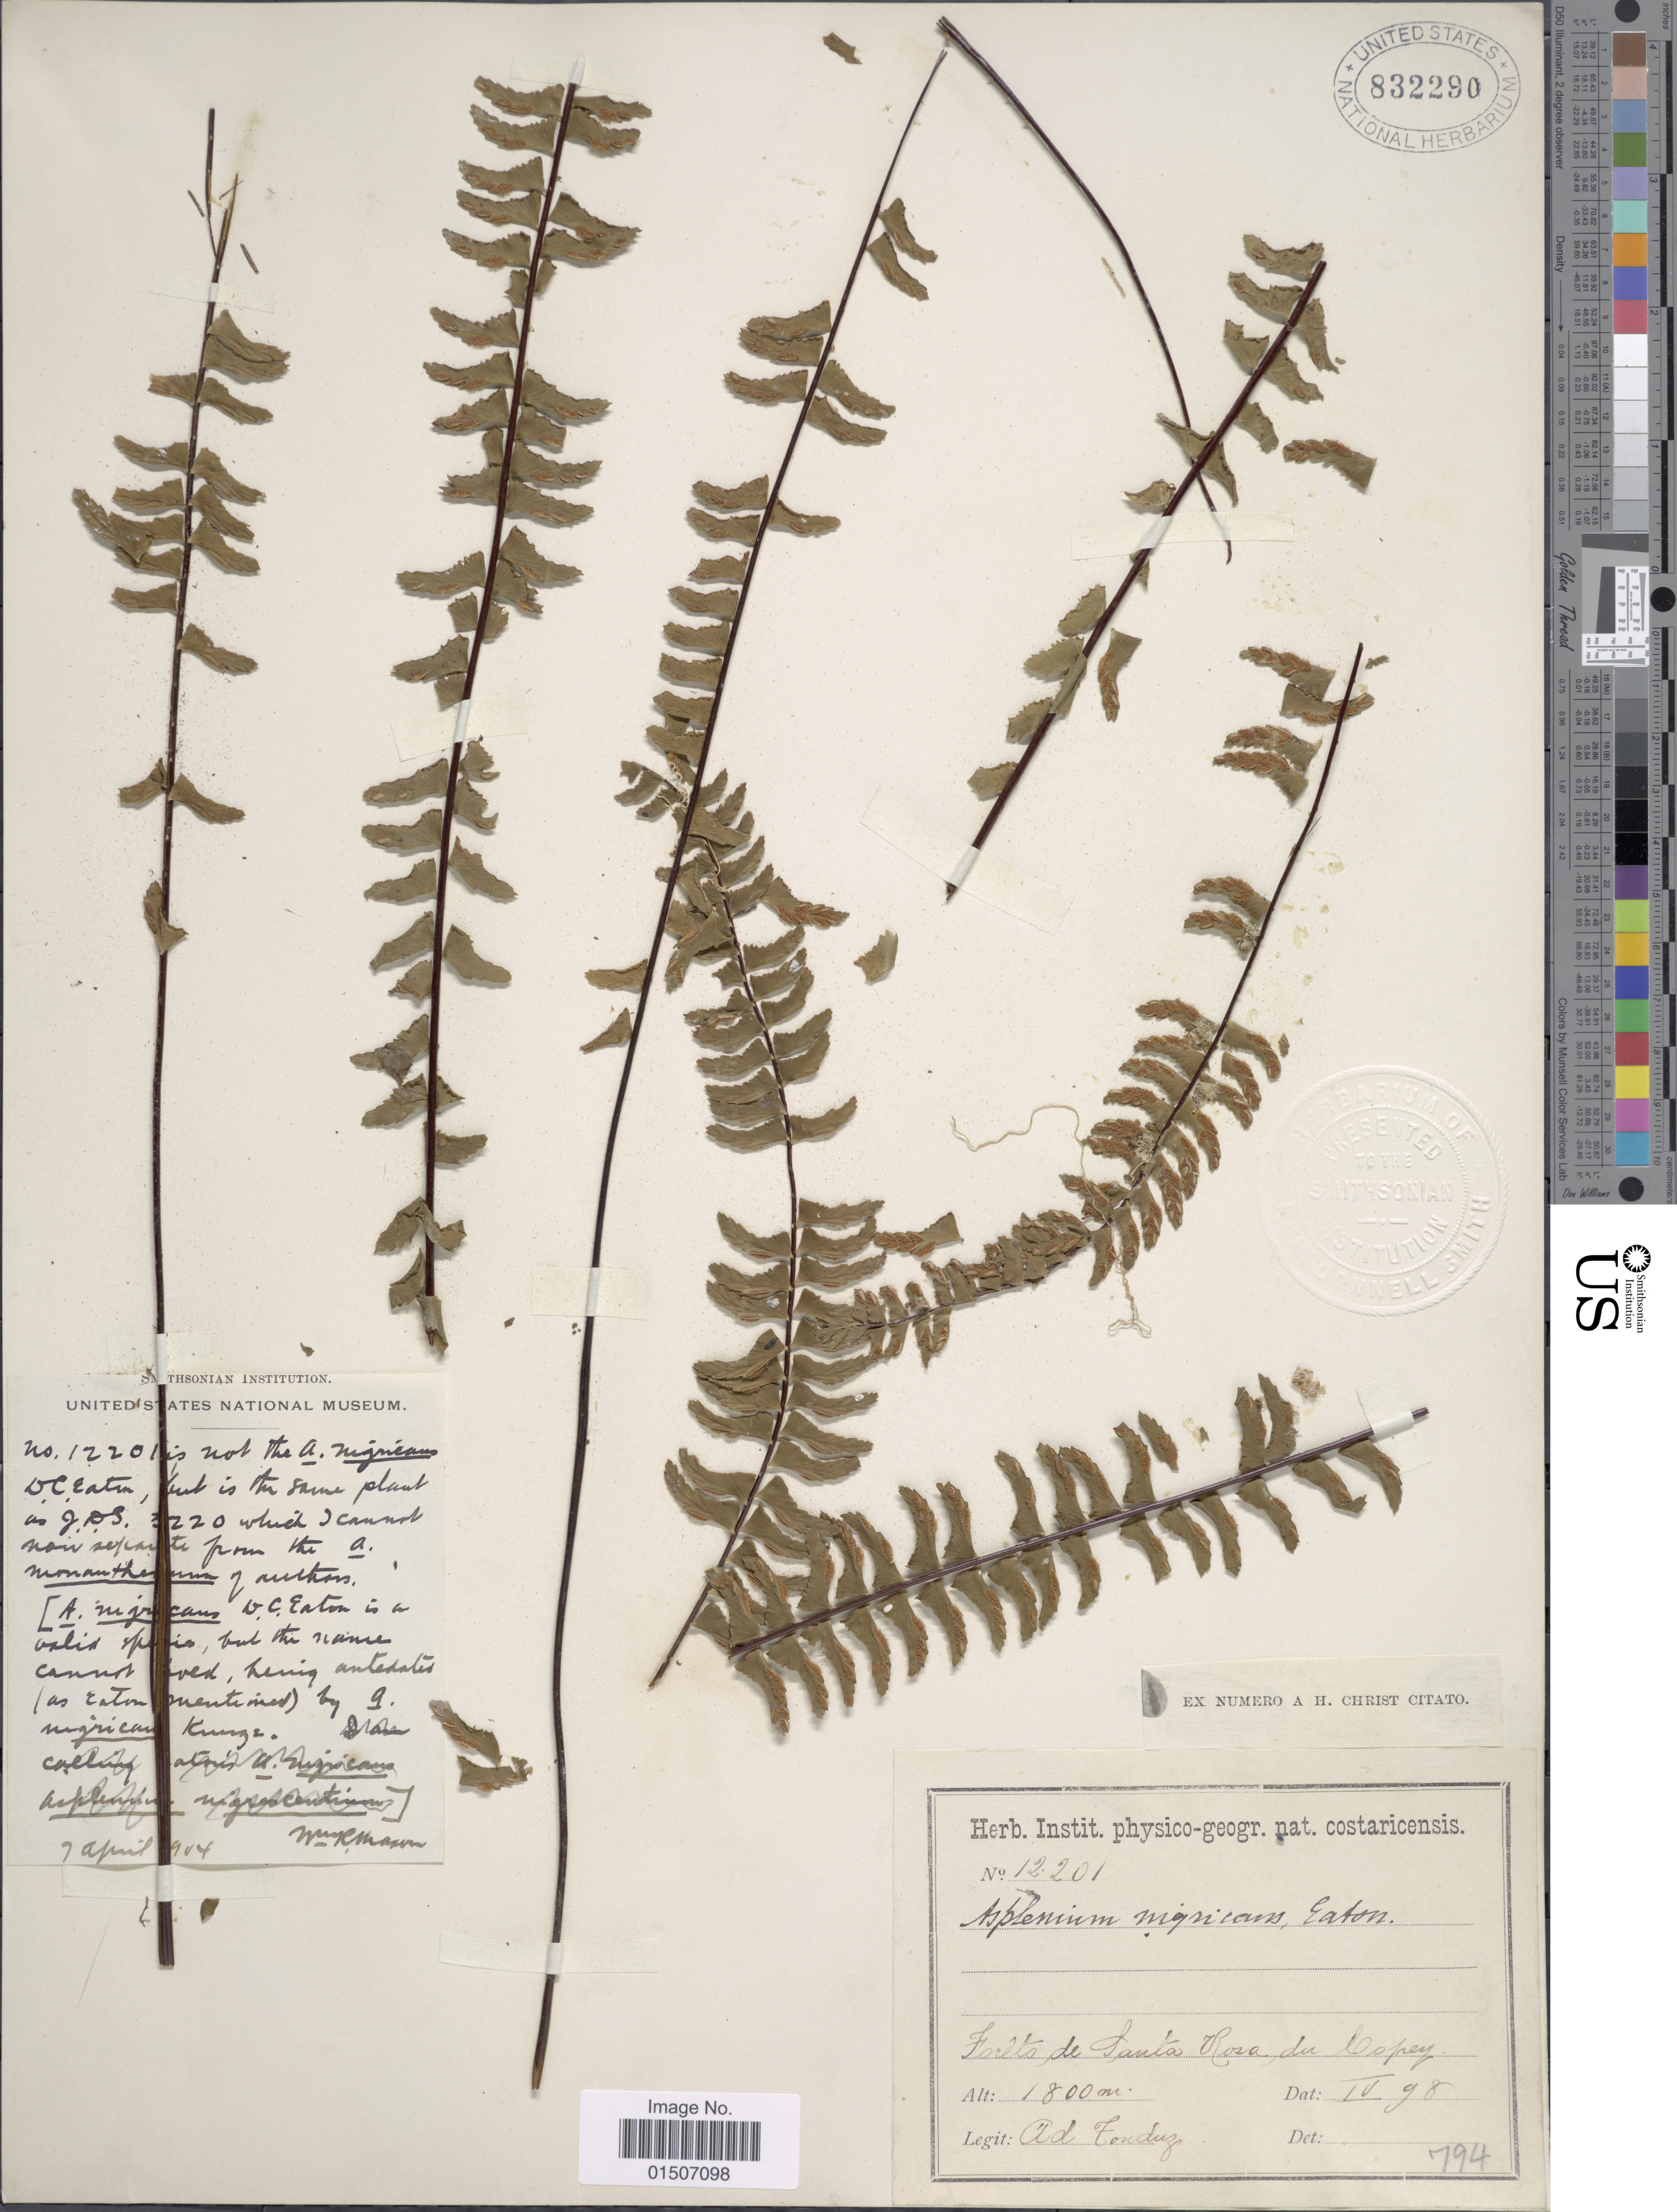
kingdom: Plantae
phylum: Tracheophyta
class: Polypodiopsida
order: Polypodiales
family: Aspleniaceae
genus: Asplenium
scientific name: Asplenium monanthes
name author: L.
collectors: A. Tonduz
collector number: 12201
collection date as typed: Transcribed d/m/y: /4/98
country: Costa Rica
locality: Forets de Santa Rosa du Copey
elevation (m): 1800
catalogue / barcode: US 832290